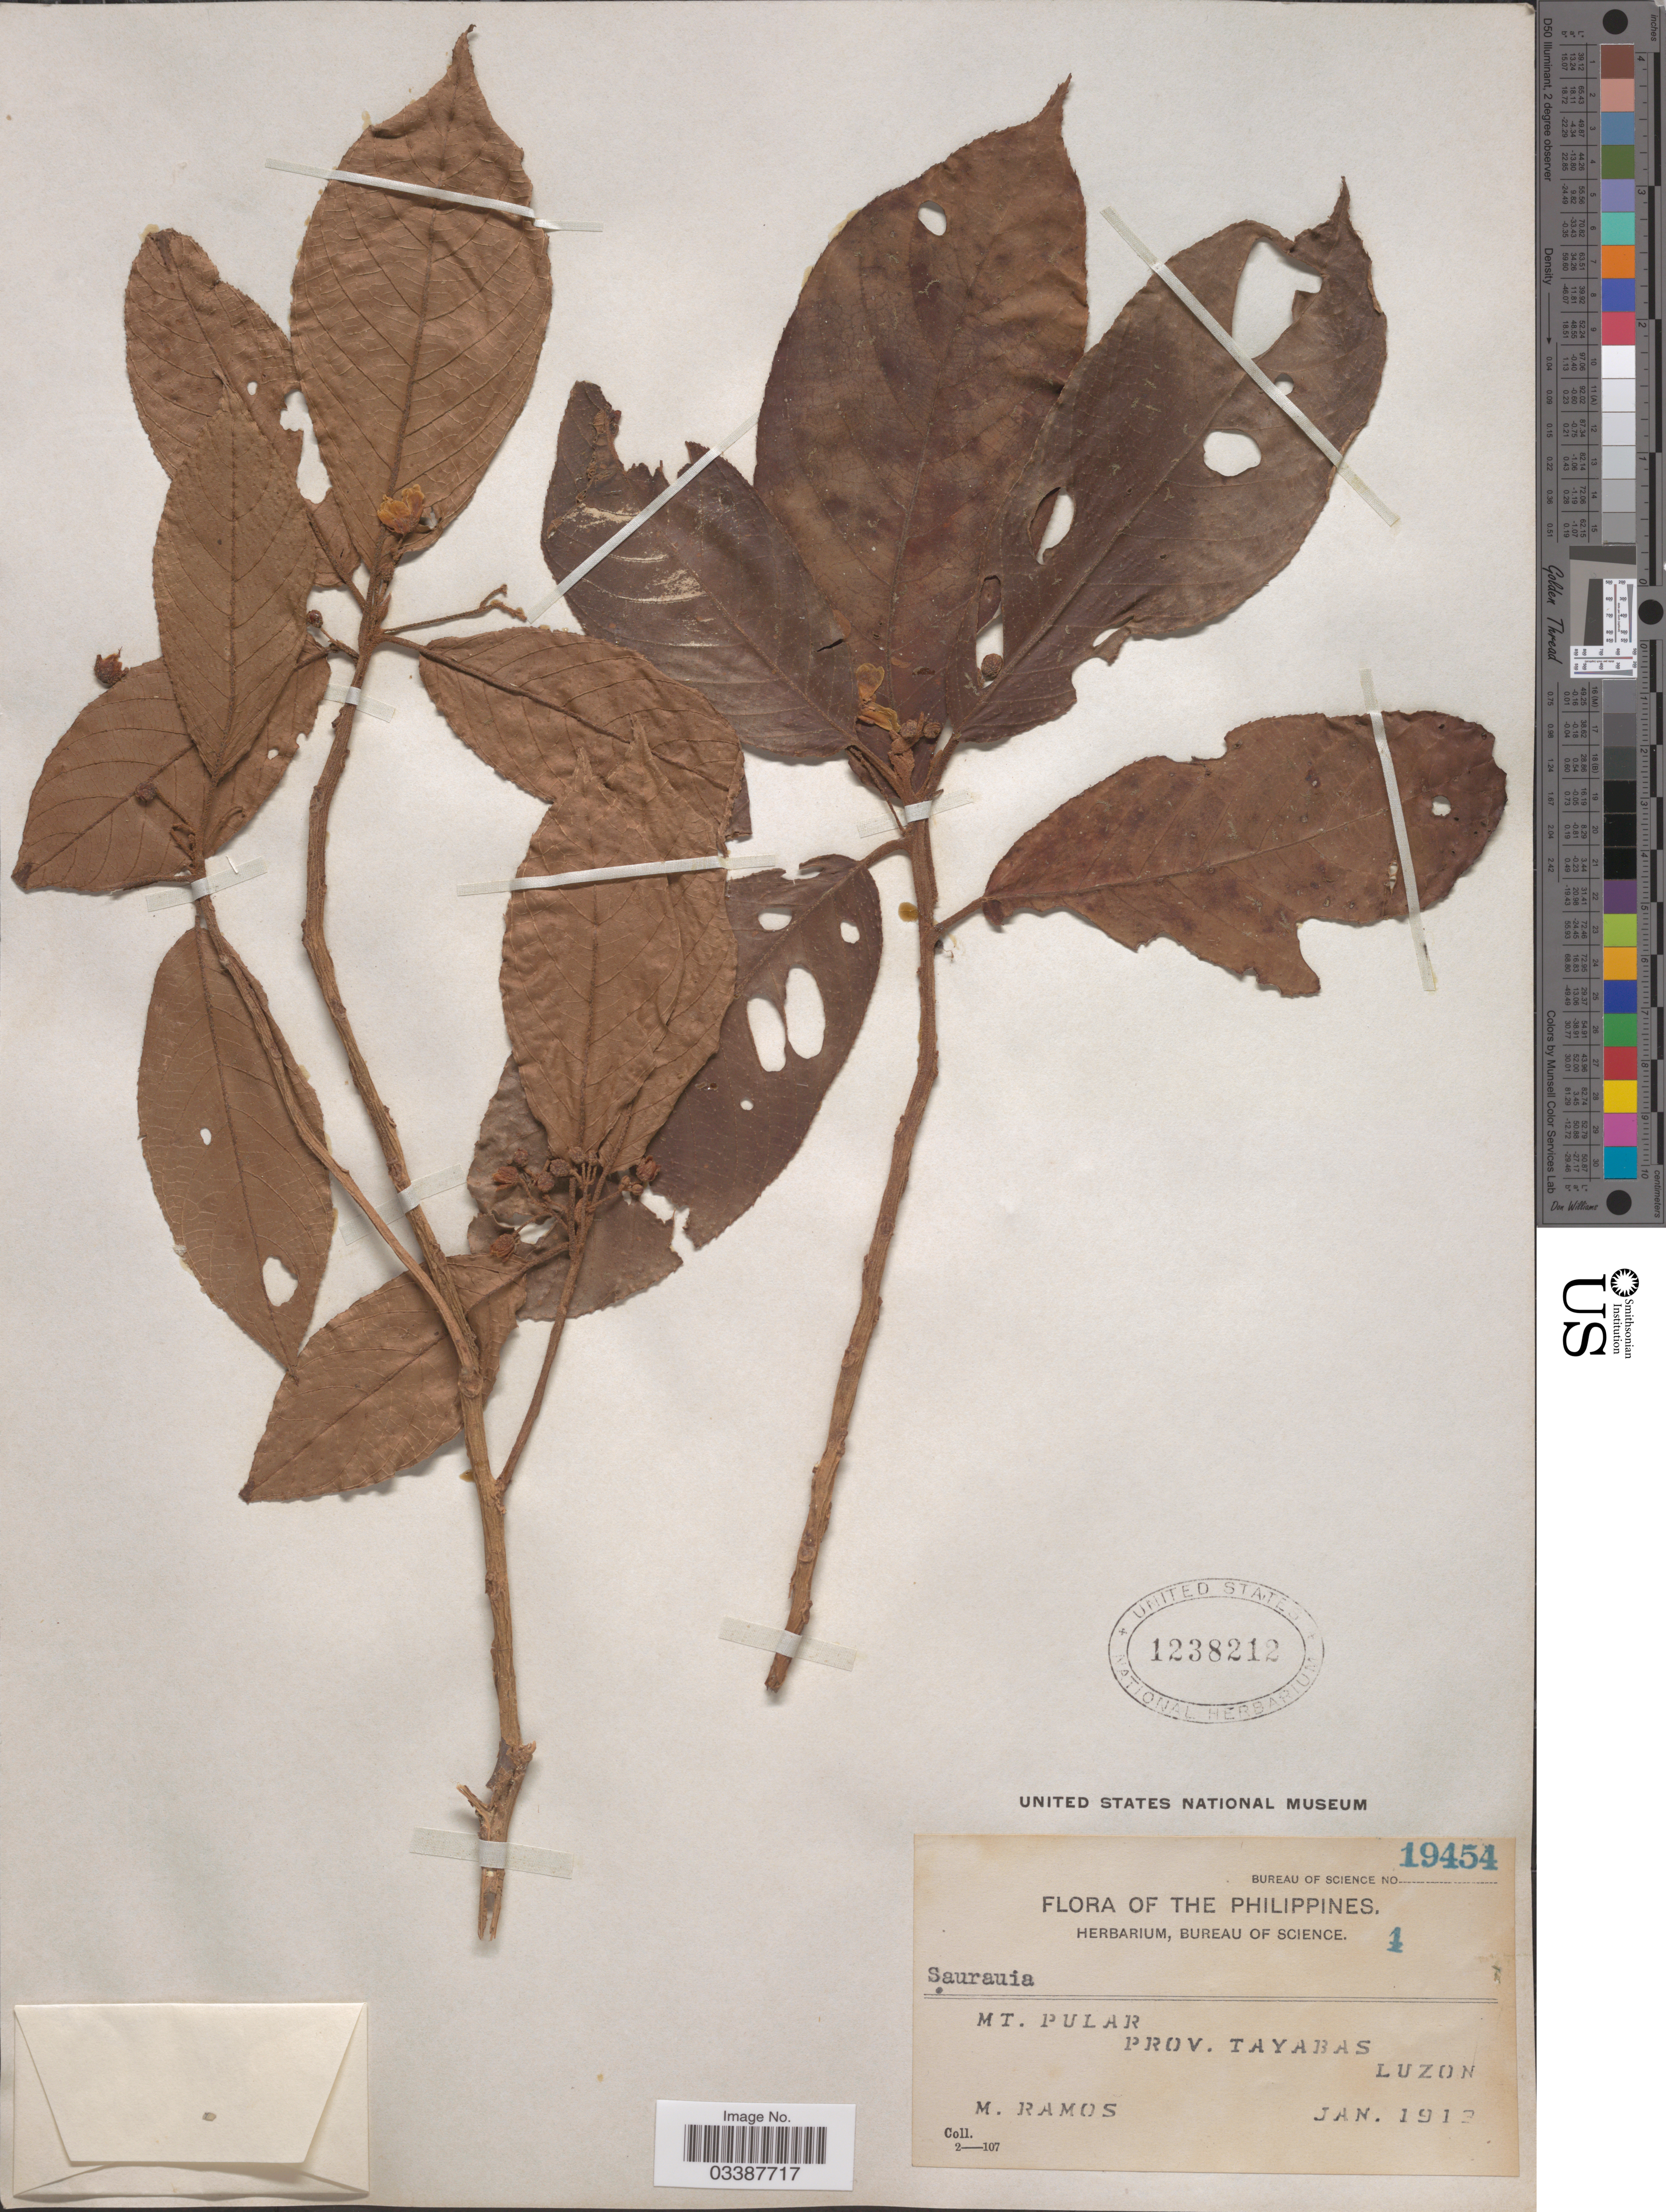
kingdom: Plantae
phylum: Tracheophyta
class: Magnoliopsida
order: Ericales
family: Actinidiaceae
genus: Saurauia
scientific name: Saurauia sp.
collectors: M. Ramos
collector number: Bureau of Science 19454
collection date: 1913-01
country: Philippines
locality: Mt. Pular. Prov. Tayabas. Luzon.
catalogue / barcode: US 1238212